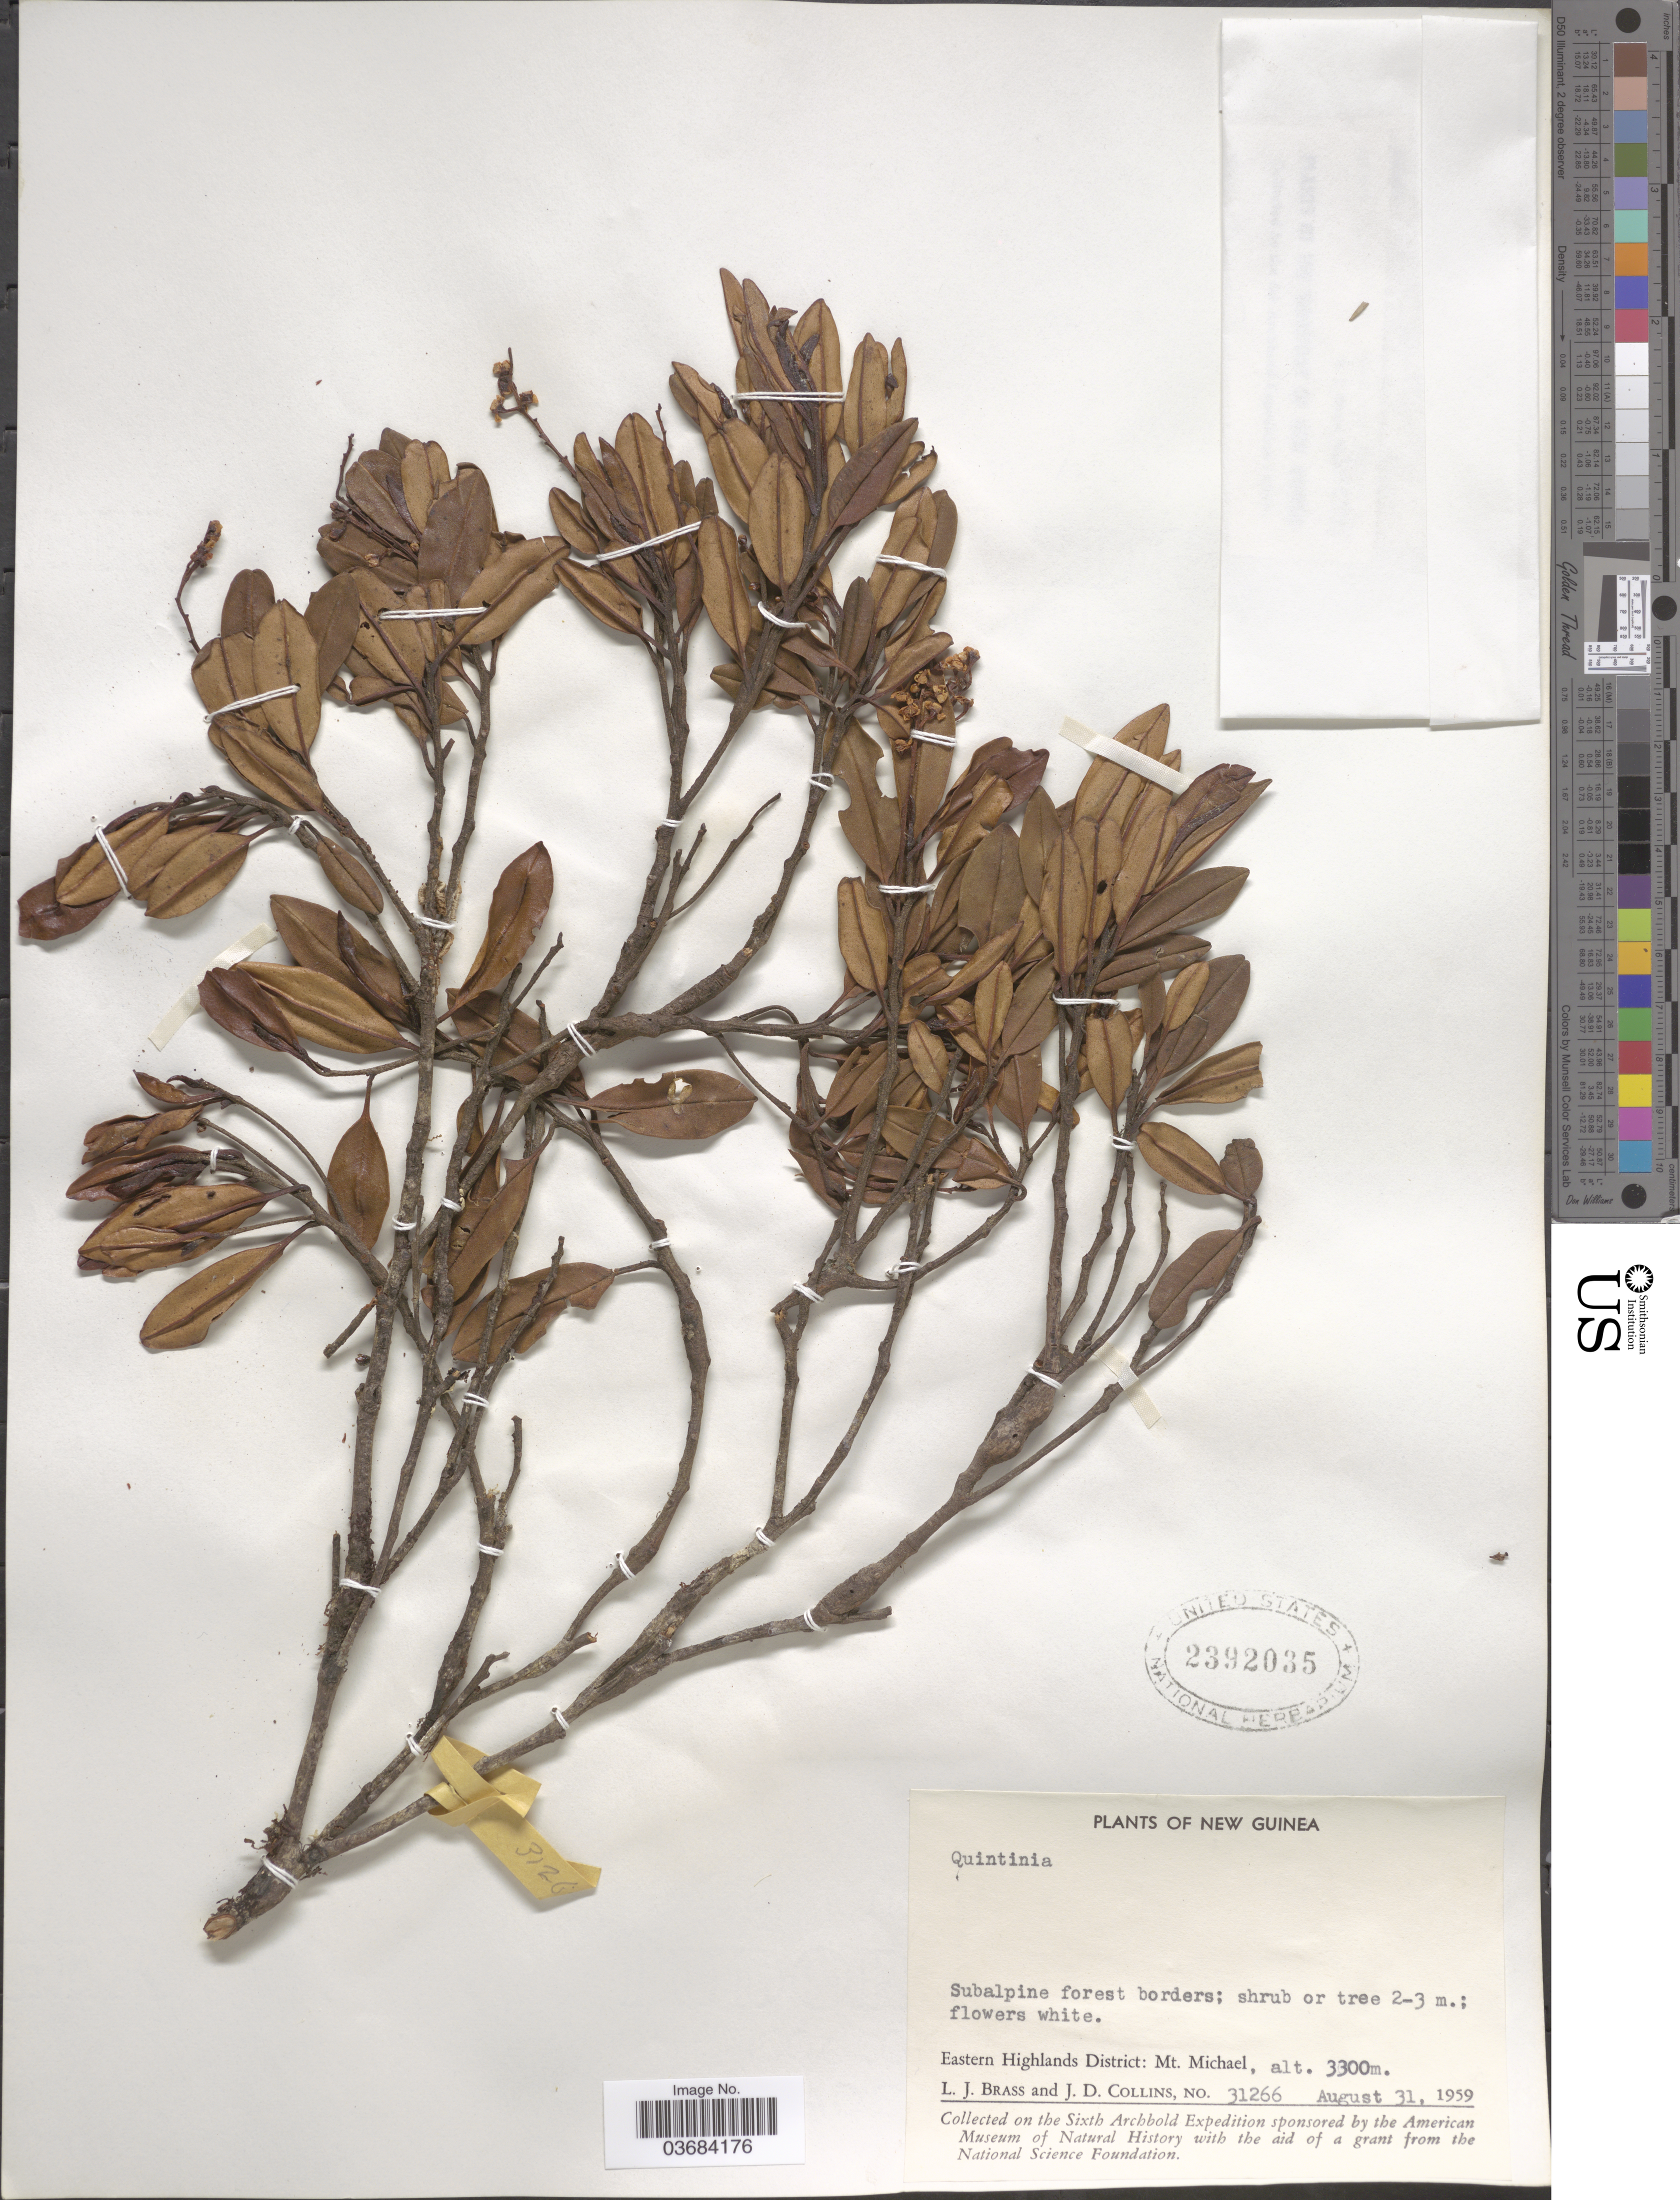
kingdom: Plantae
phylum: Tracheophyta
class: Magnoliopsida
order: Paracryphiales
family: Paracryphiaceae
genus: Quintinia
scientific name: Quintinia sp.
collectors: L. J. Brass & J. Collins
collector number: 31266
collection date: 1959-08-31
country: Papua New Guinea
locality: New Guinea. Eastern Highlands District: Mt. Michael. Sixth Archbold Expedition.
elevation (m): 3300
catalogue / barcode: US 2392035